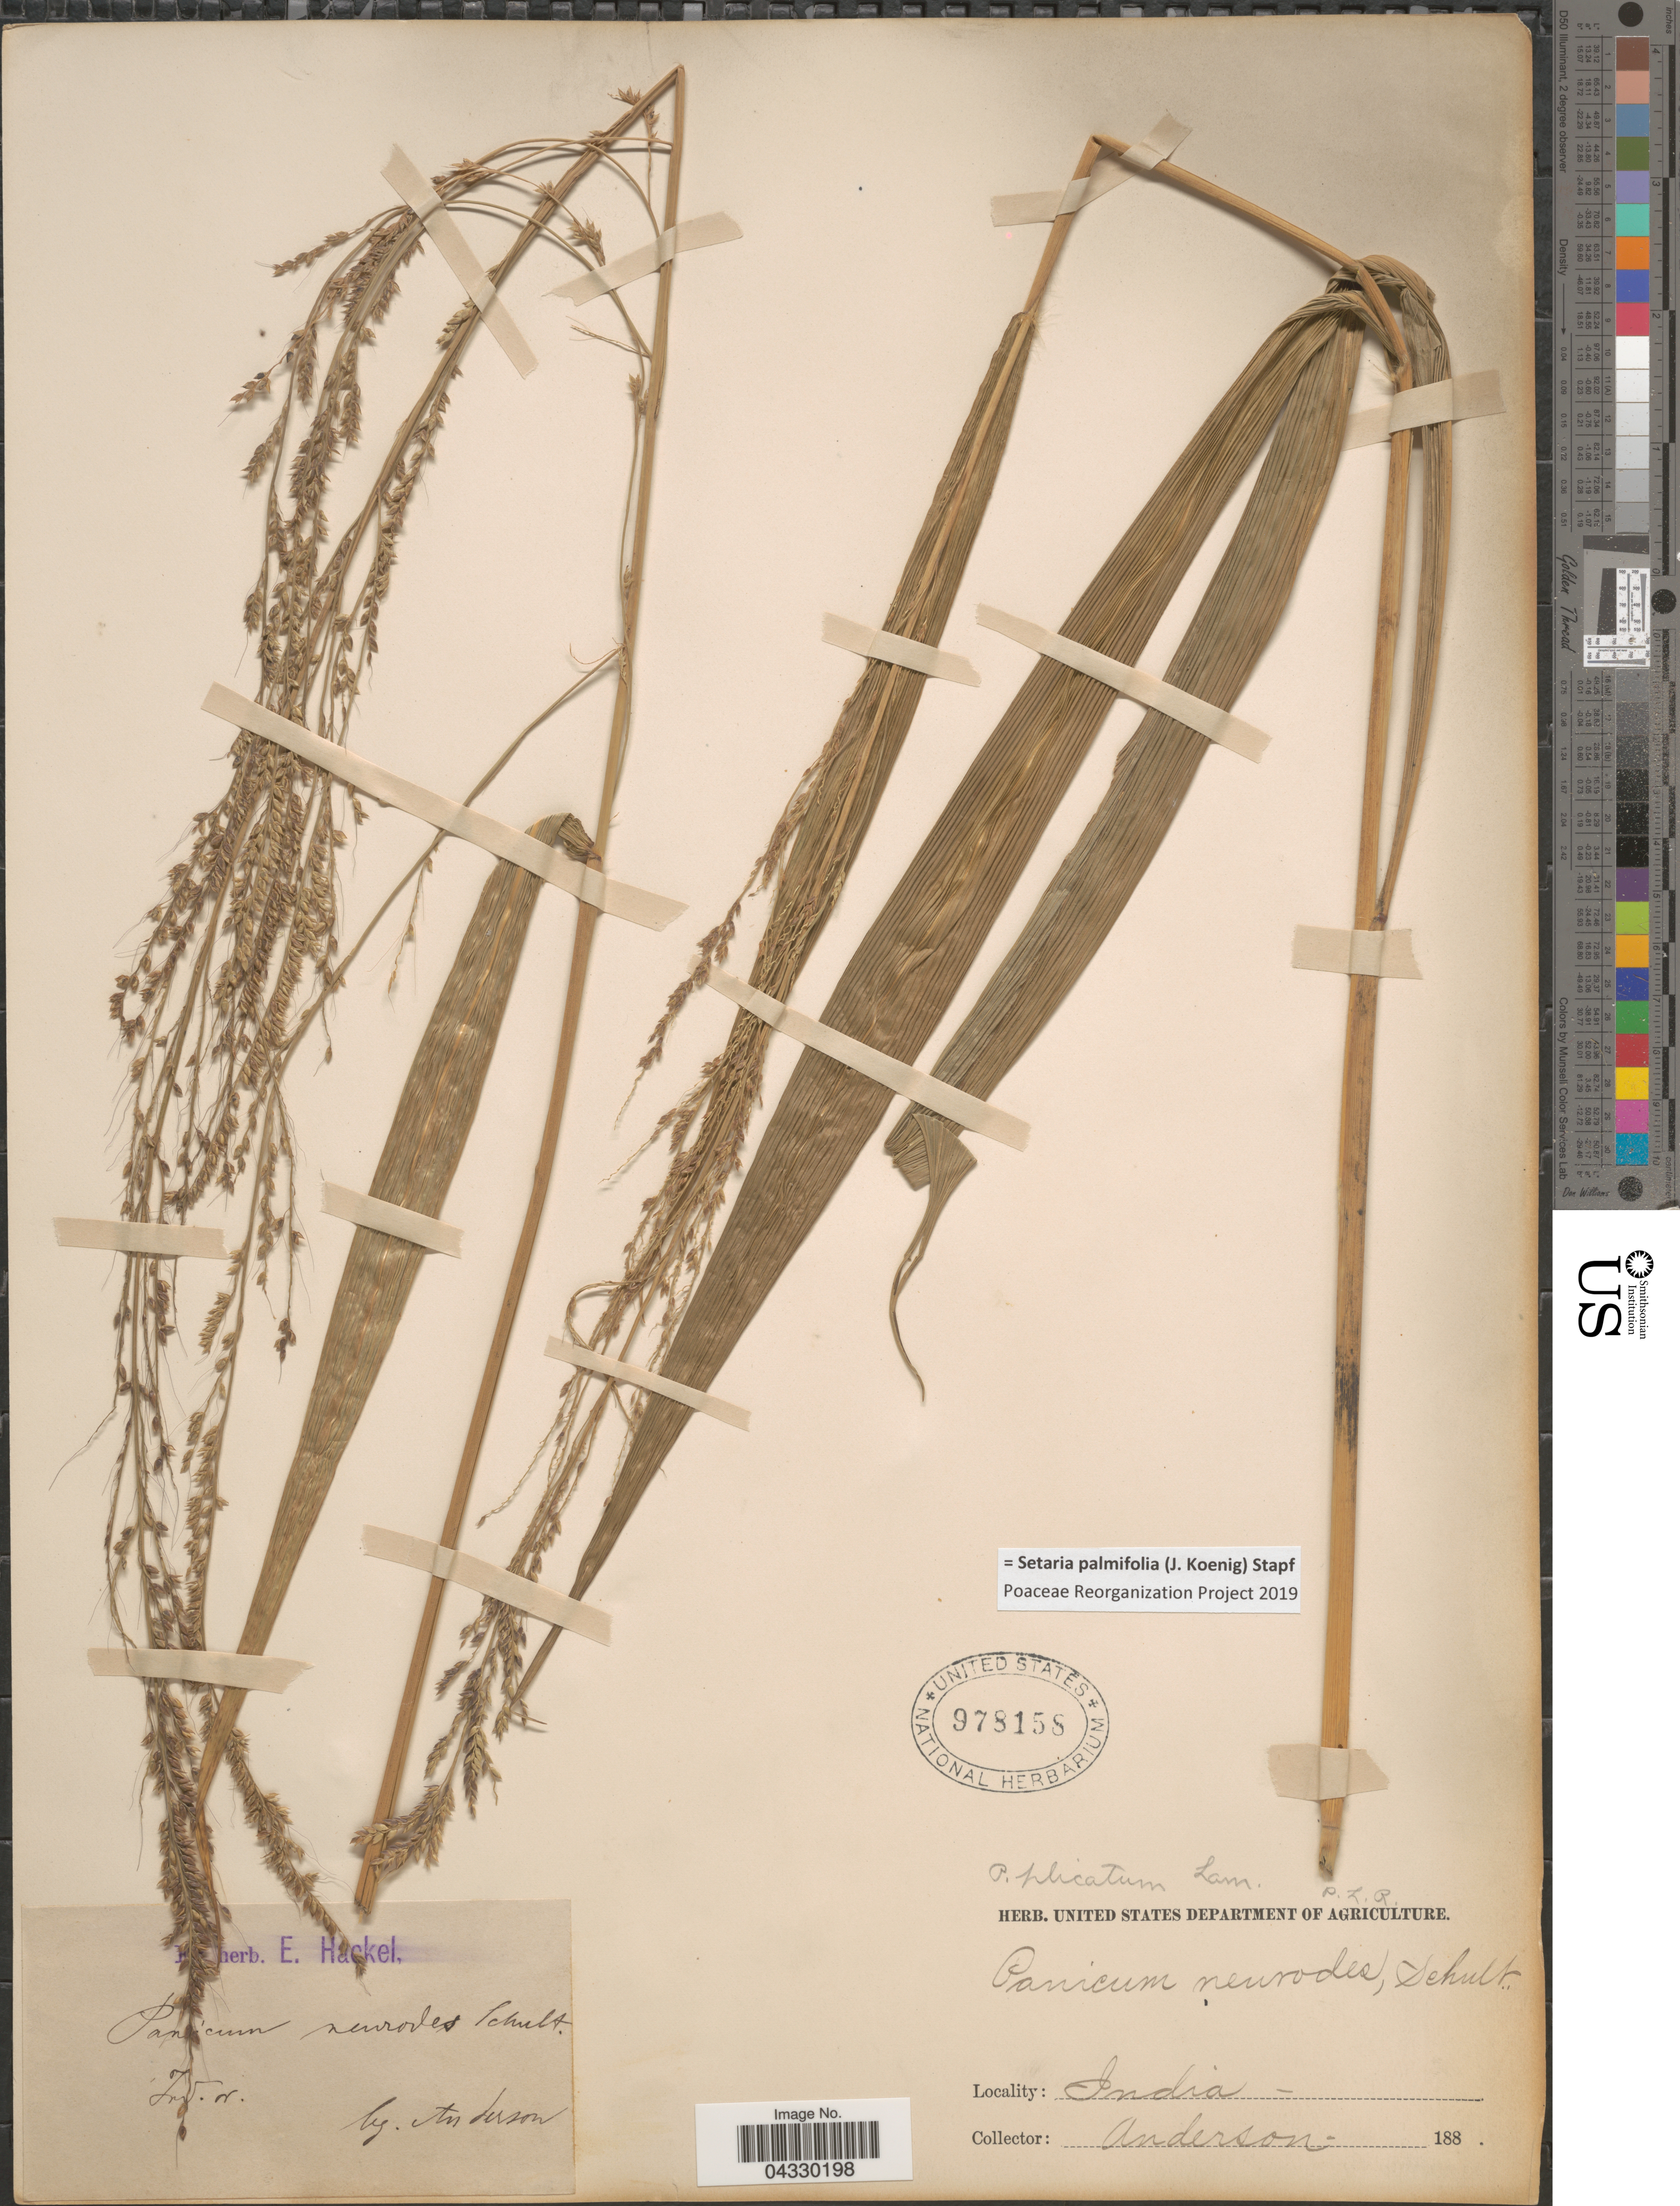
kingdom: Plantae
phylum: Tracheophyta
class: Liliopsida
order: Poales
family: Poaceae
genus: Setaria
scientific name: Setaria palmifolia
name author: (J. Koenig) Stapf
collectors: -- Anderson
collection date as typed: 188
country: India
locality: Ind. or.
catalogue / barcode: US 978158